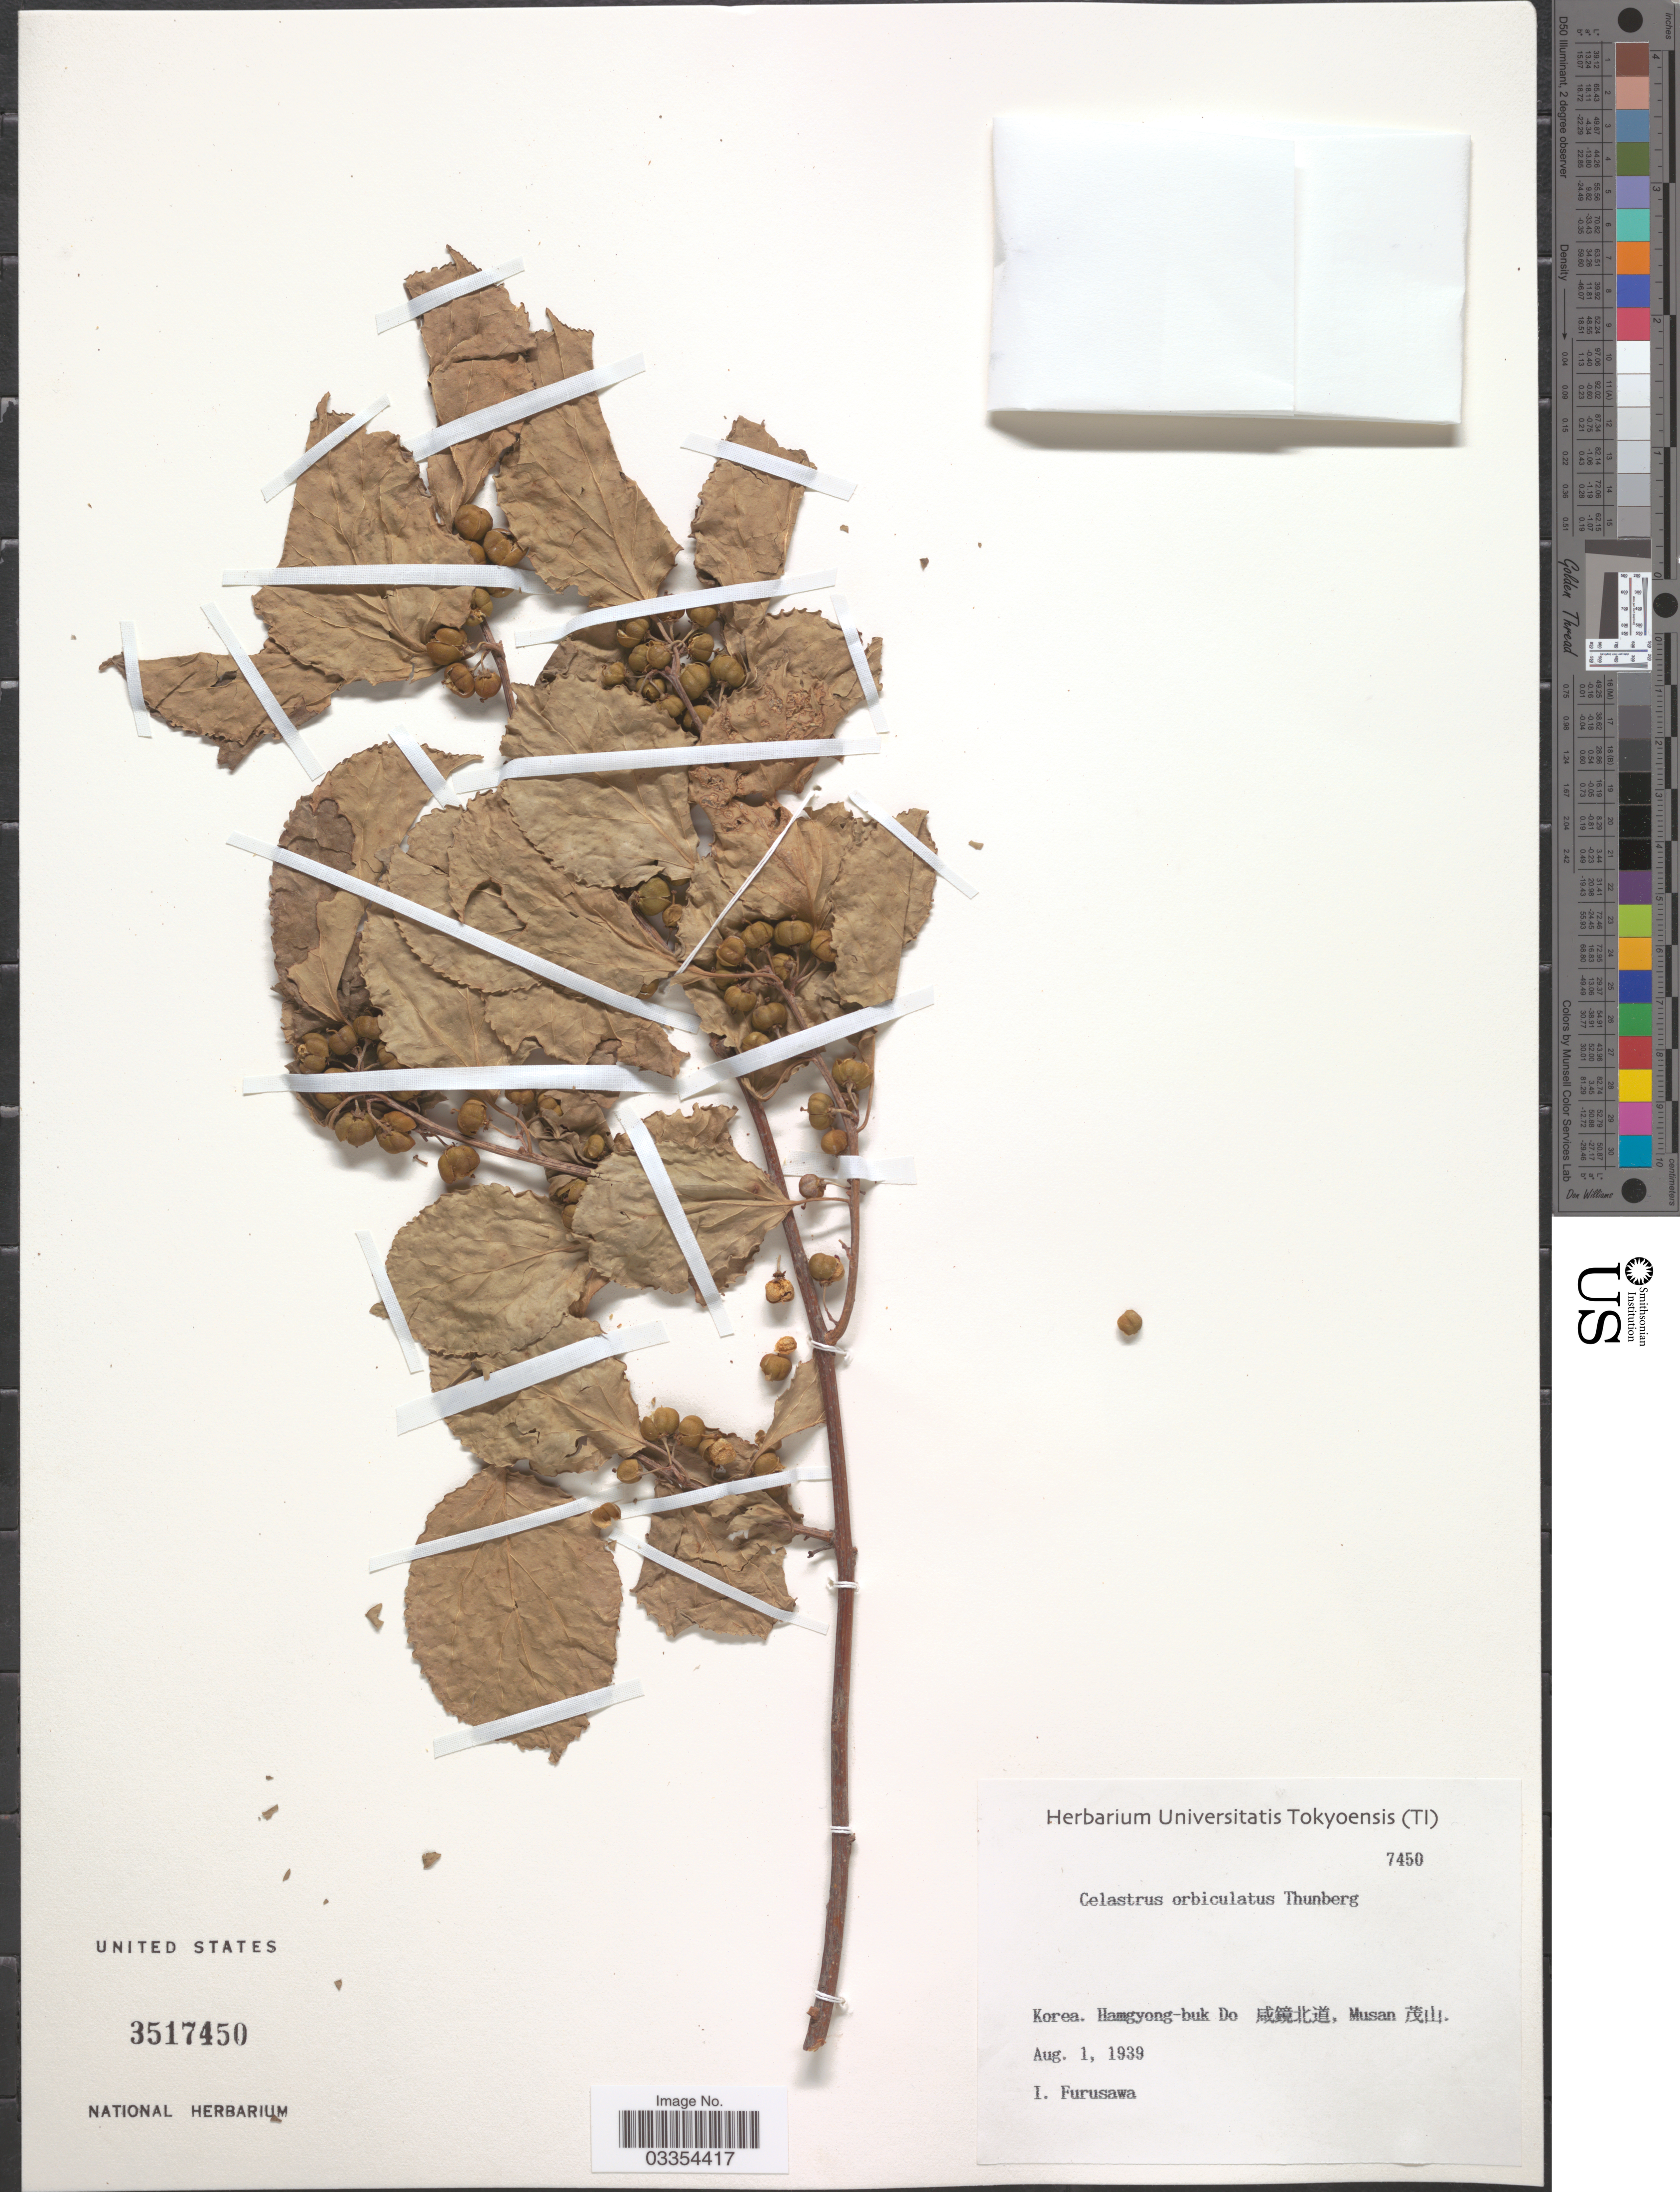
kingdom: Plantae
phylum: Tracheophyta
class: Magnoliopsida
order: Celastrales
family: Celastraceae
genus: Celastrus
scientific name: Celastrus orbiculatus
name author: Thunb.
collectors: I. Furusawa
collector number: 7450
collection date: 1939-08-01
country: North Korea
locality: Korea. Hamgyong-buk Do. X, Musan X.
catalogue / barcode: US 3517450